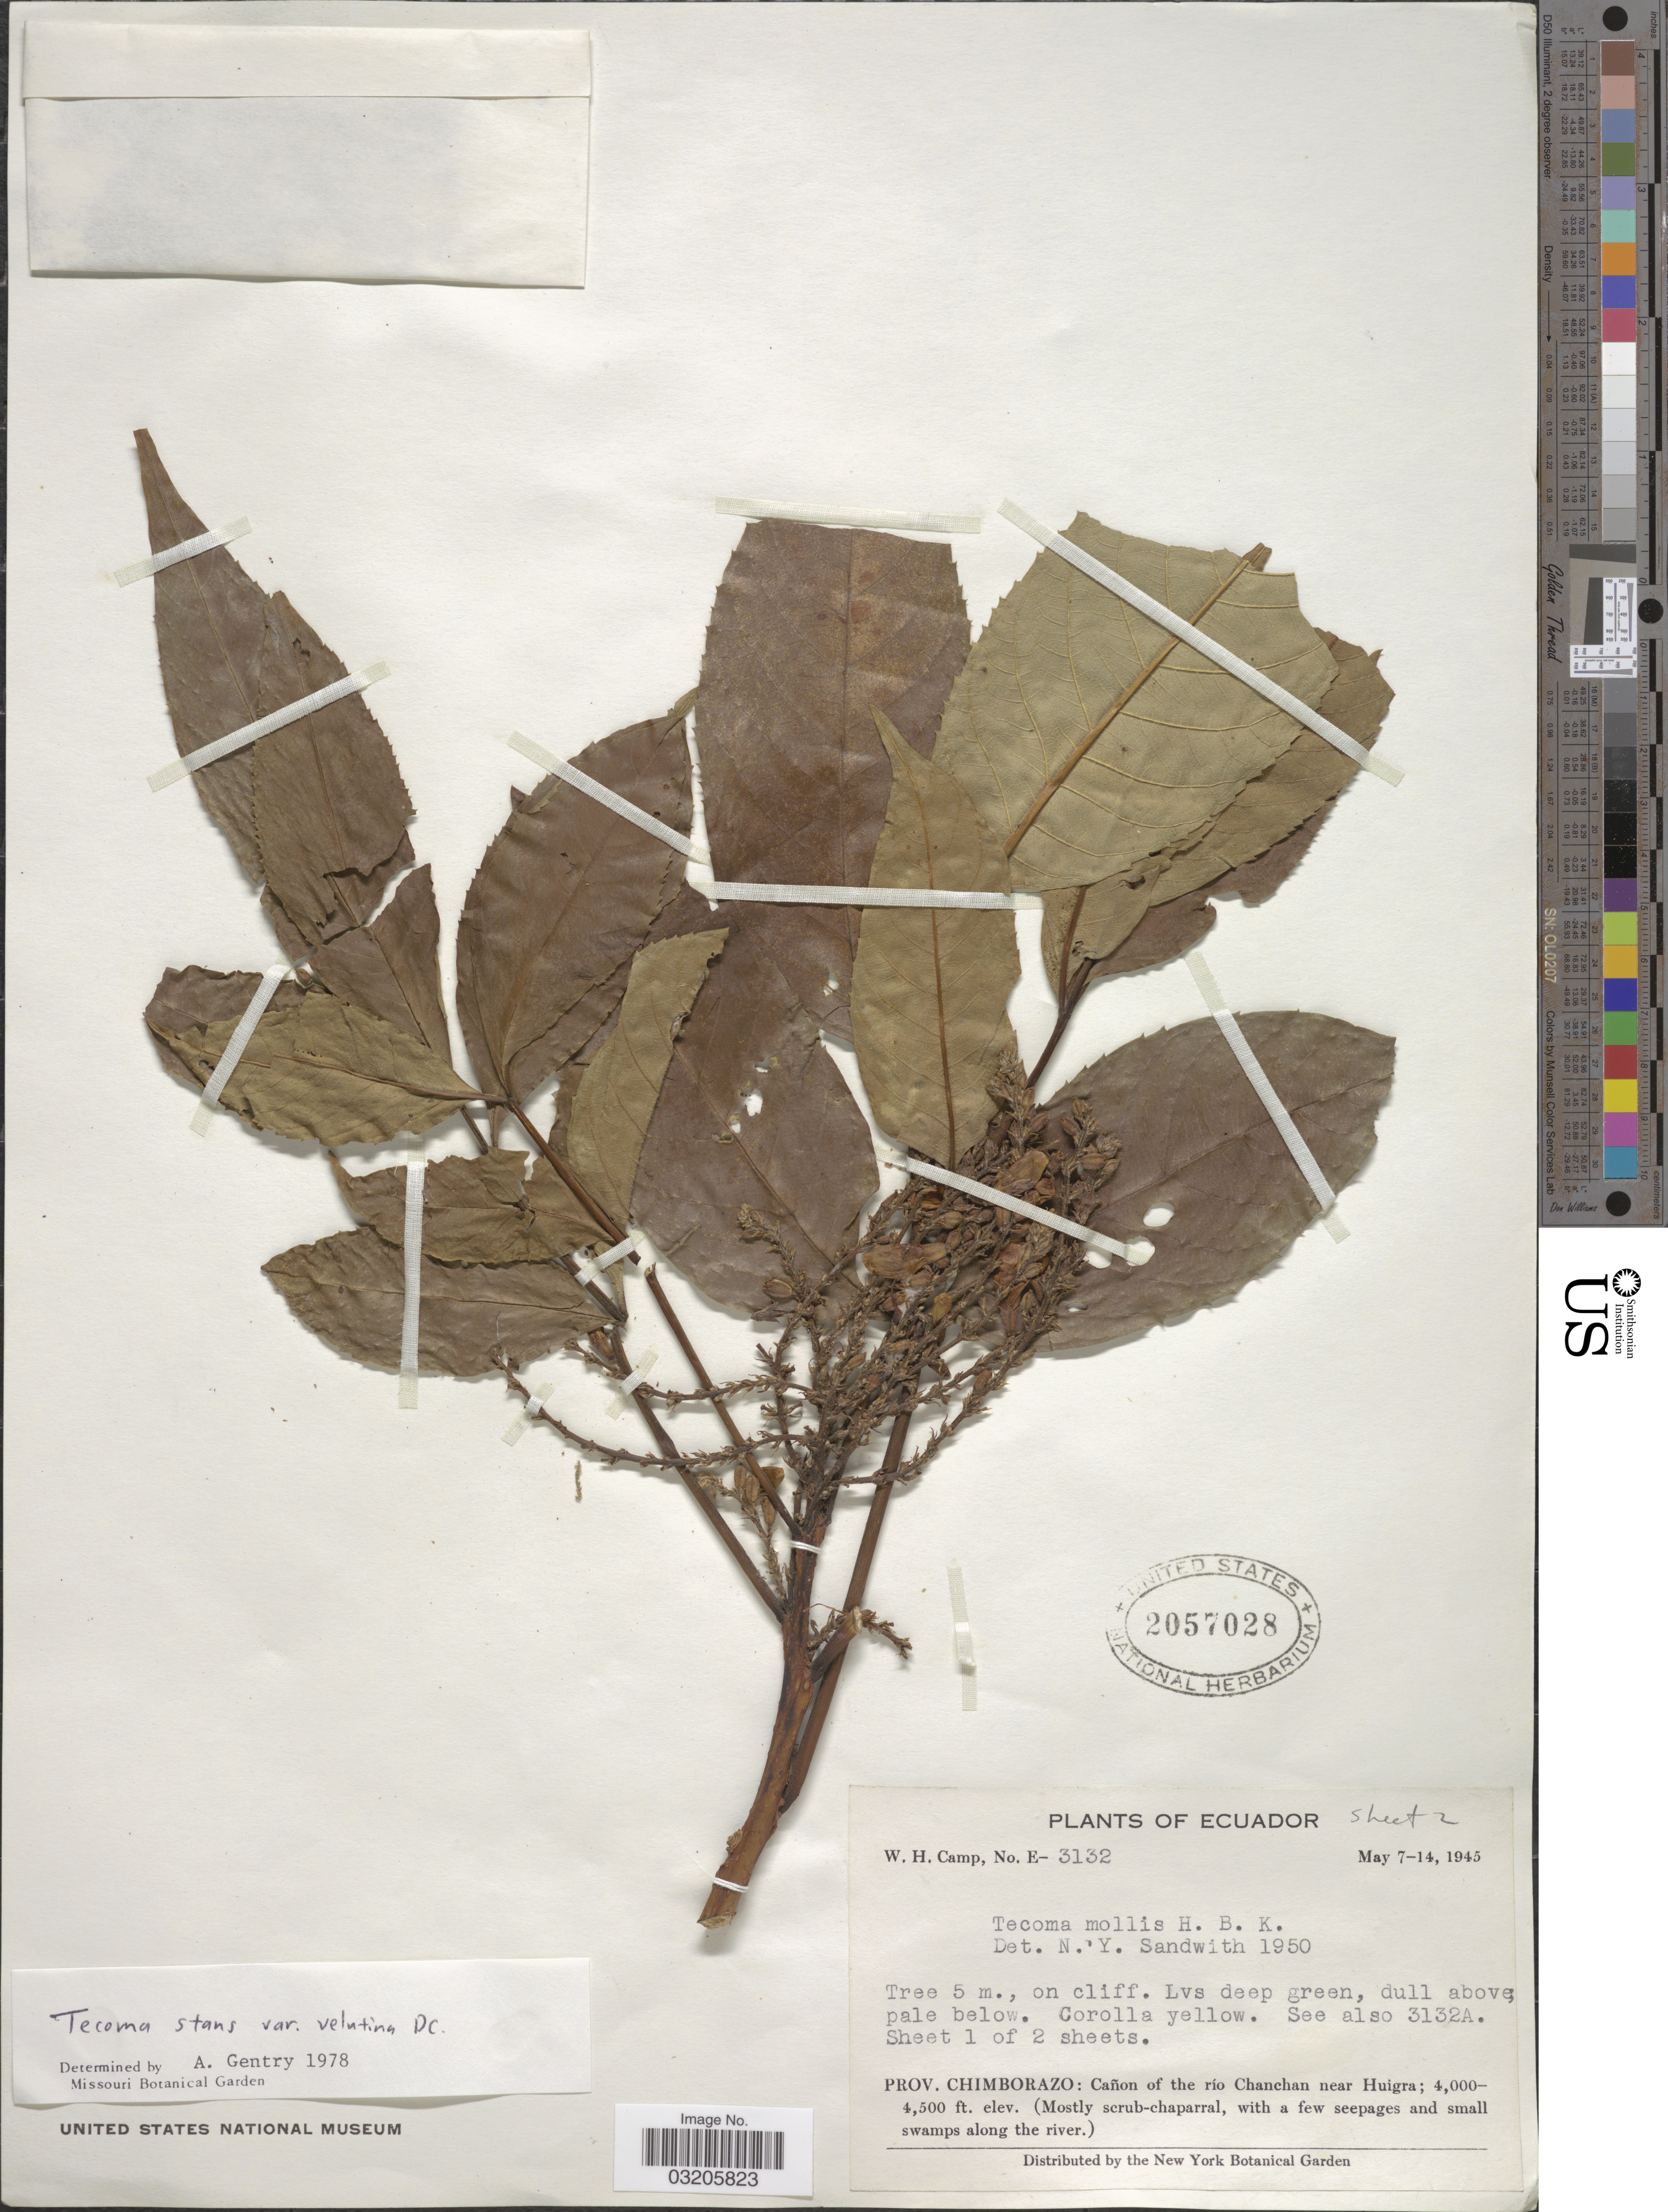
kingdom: Plantae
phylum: Tracheophyta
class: Magnoliopsida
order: Lamiales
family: Bignoniaceae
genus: Tecoma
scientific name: Tecoma stans var. velutina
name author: DC.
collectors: W. H. Camp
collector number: E-3132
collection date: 1945-05-07/1945-05-14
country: Ecuador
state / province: Chimborazo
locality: Cañon of the río Chanchan near Huigra.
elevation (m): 1219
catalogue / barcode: US 2057028